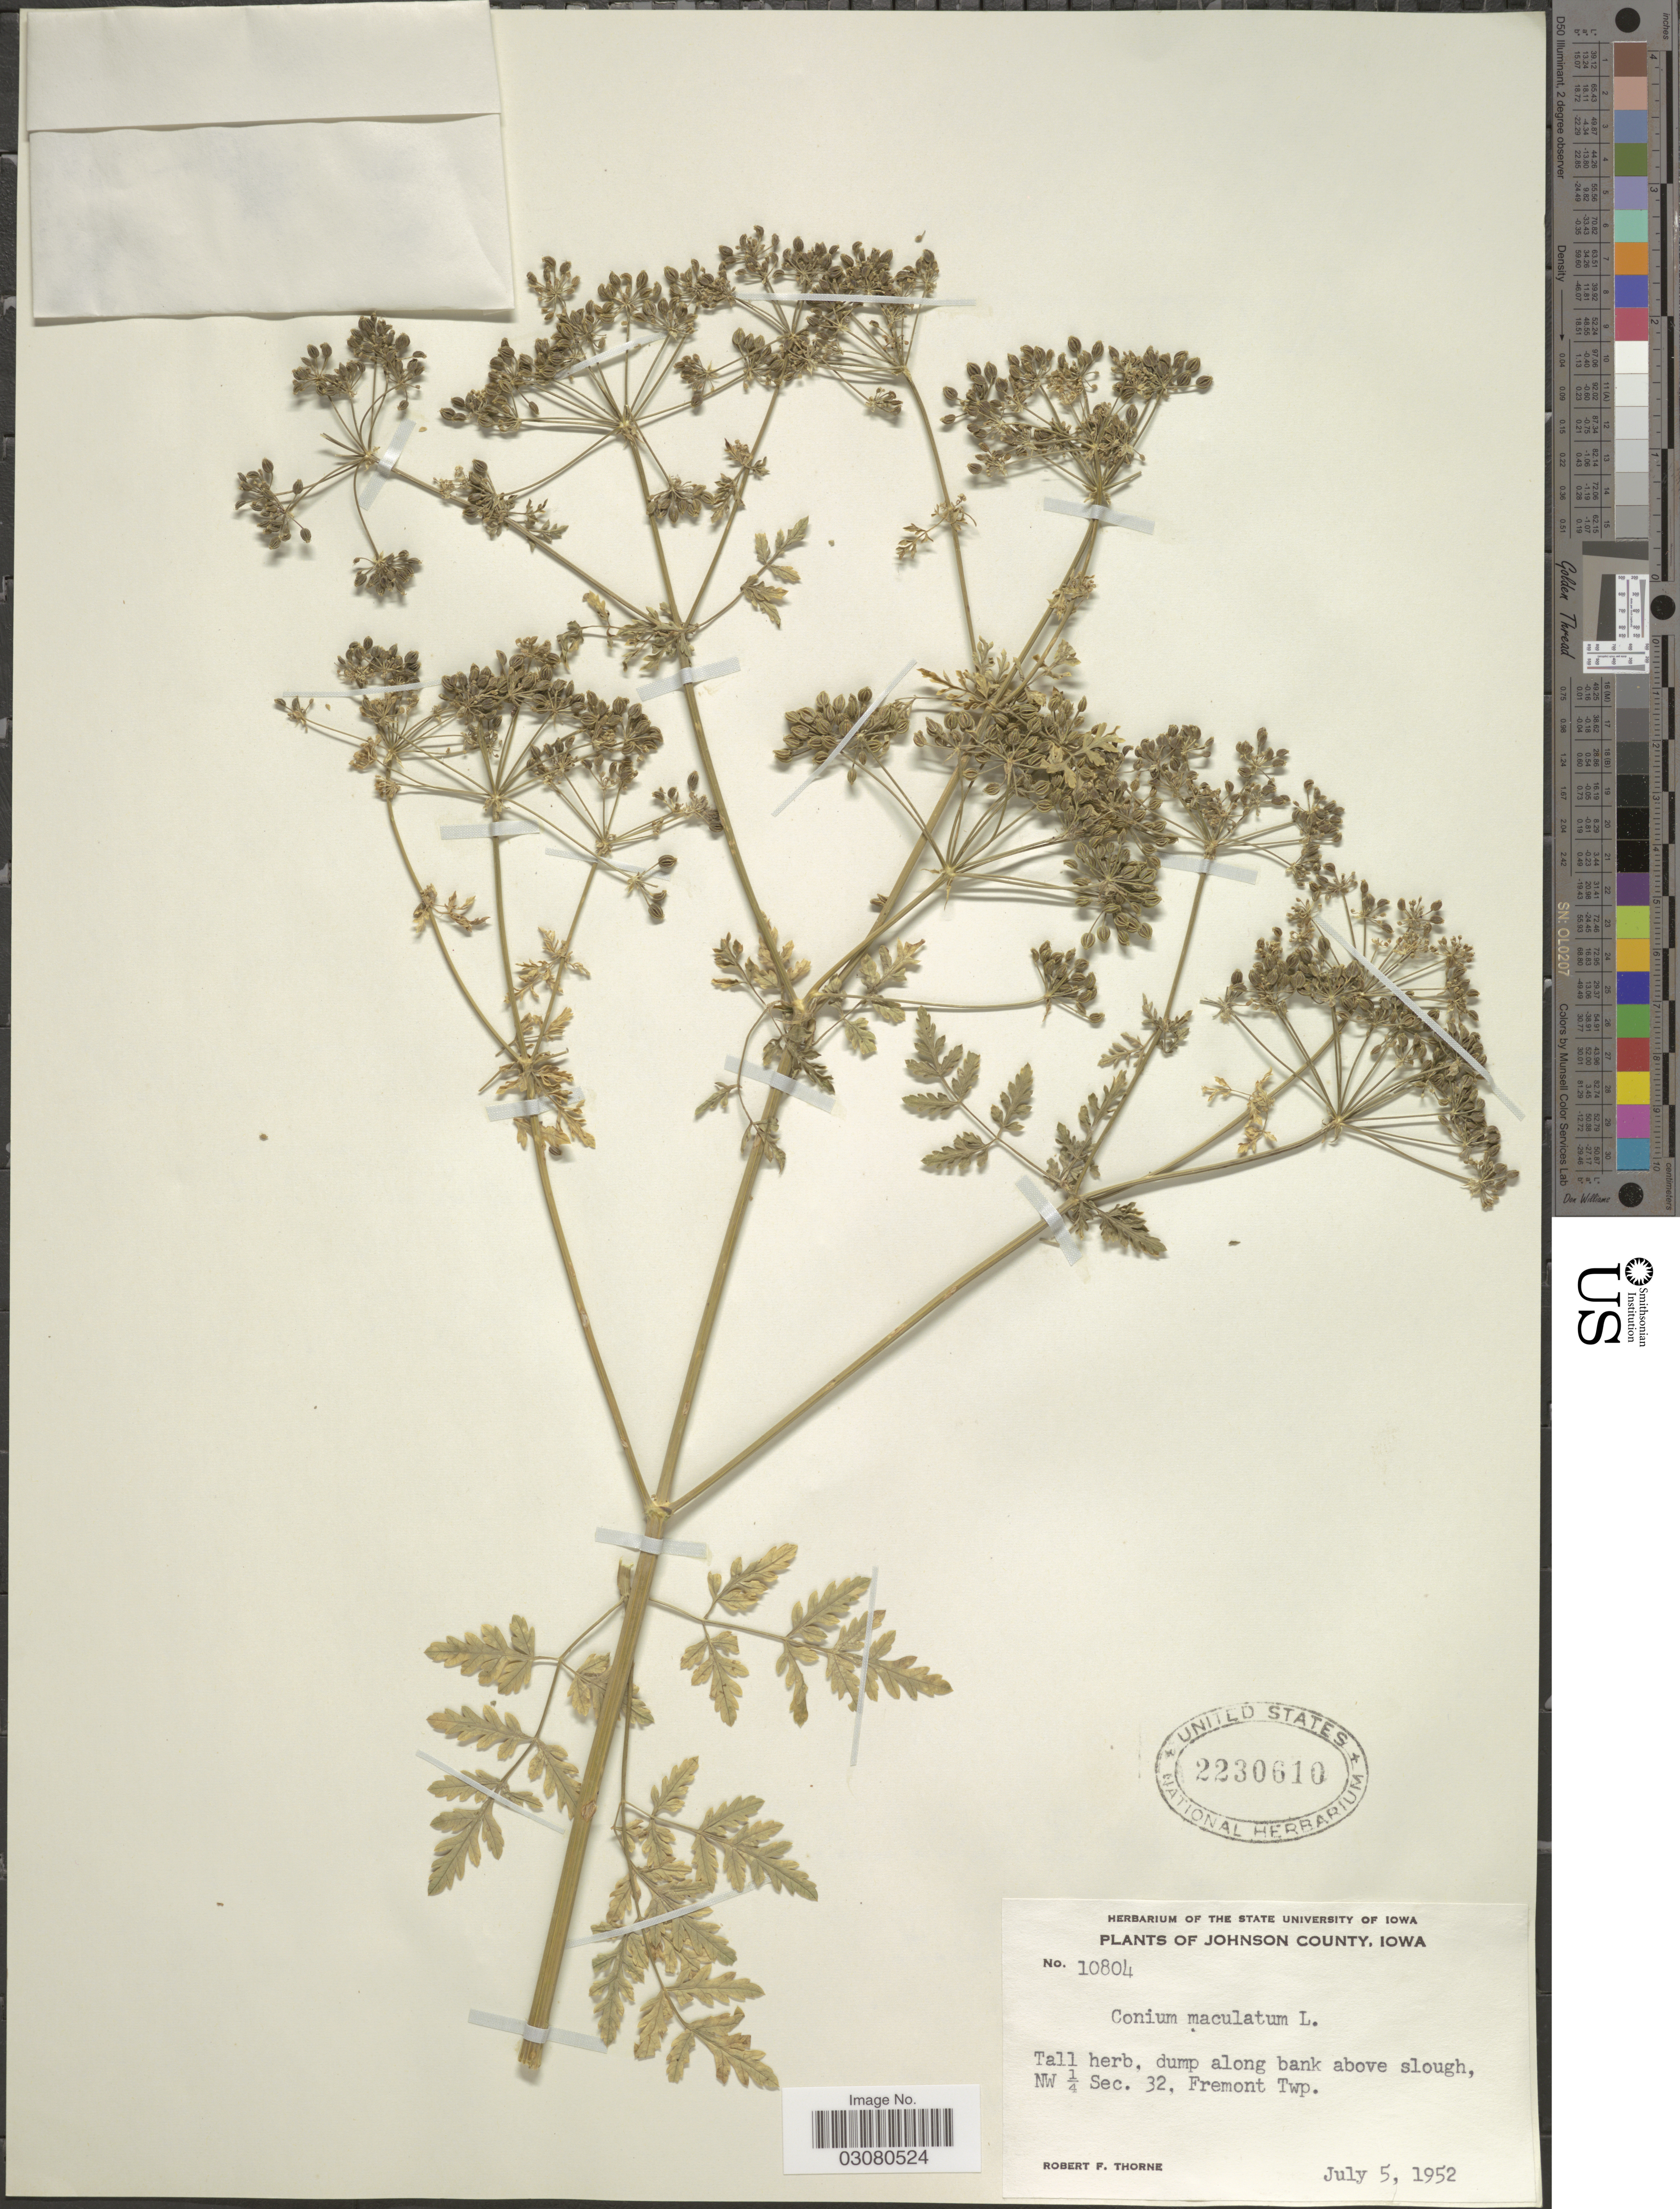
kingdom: Plantae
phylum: Tracheophyta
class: Magnoliopsida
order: Apiales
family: Apiaceae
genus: Conium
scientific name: Conium maculatum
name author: L.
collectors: R. F. Thorne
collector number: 10804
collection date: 1952-07-05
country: United States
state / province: Iowa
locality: Johnson County. Along bank above slough, NW ¼ Sec. 32, Fremont Twp.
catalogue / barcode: US 2230610